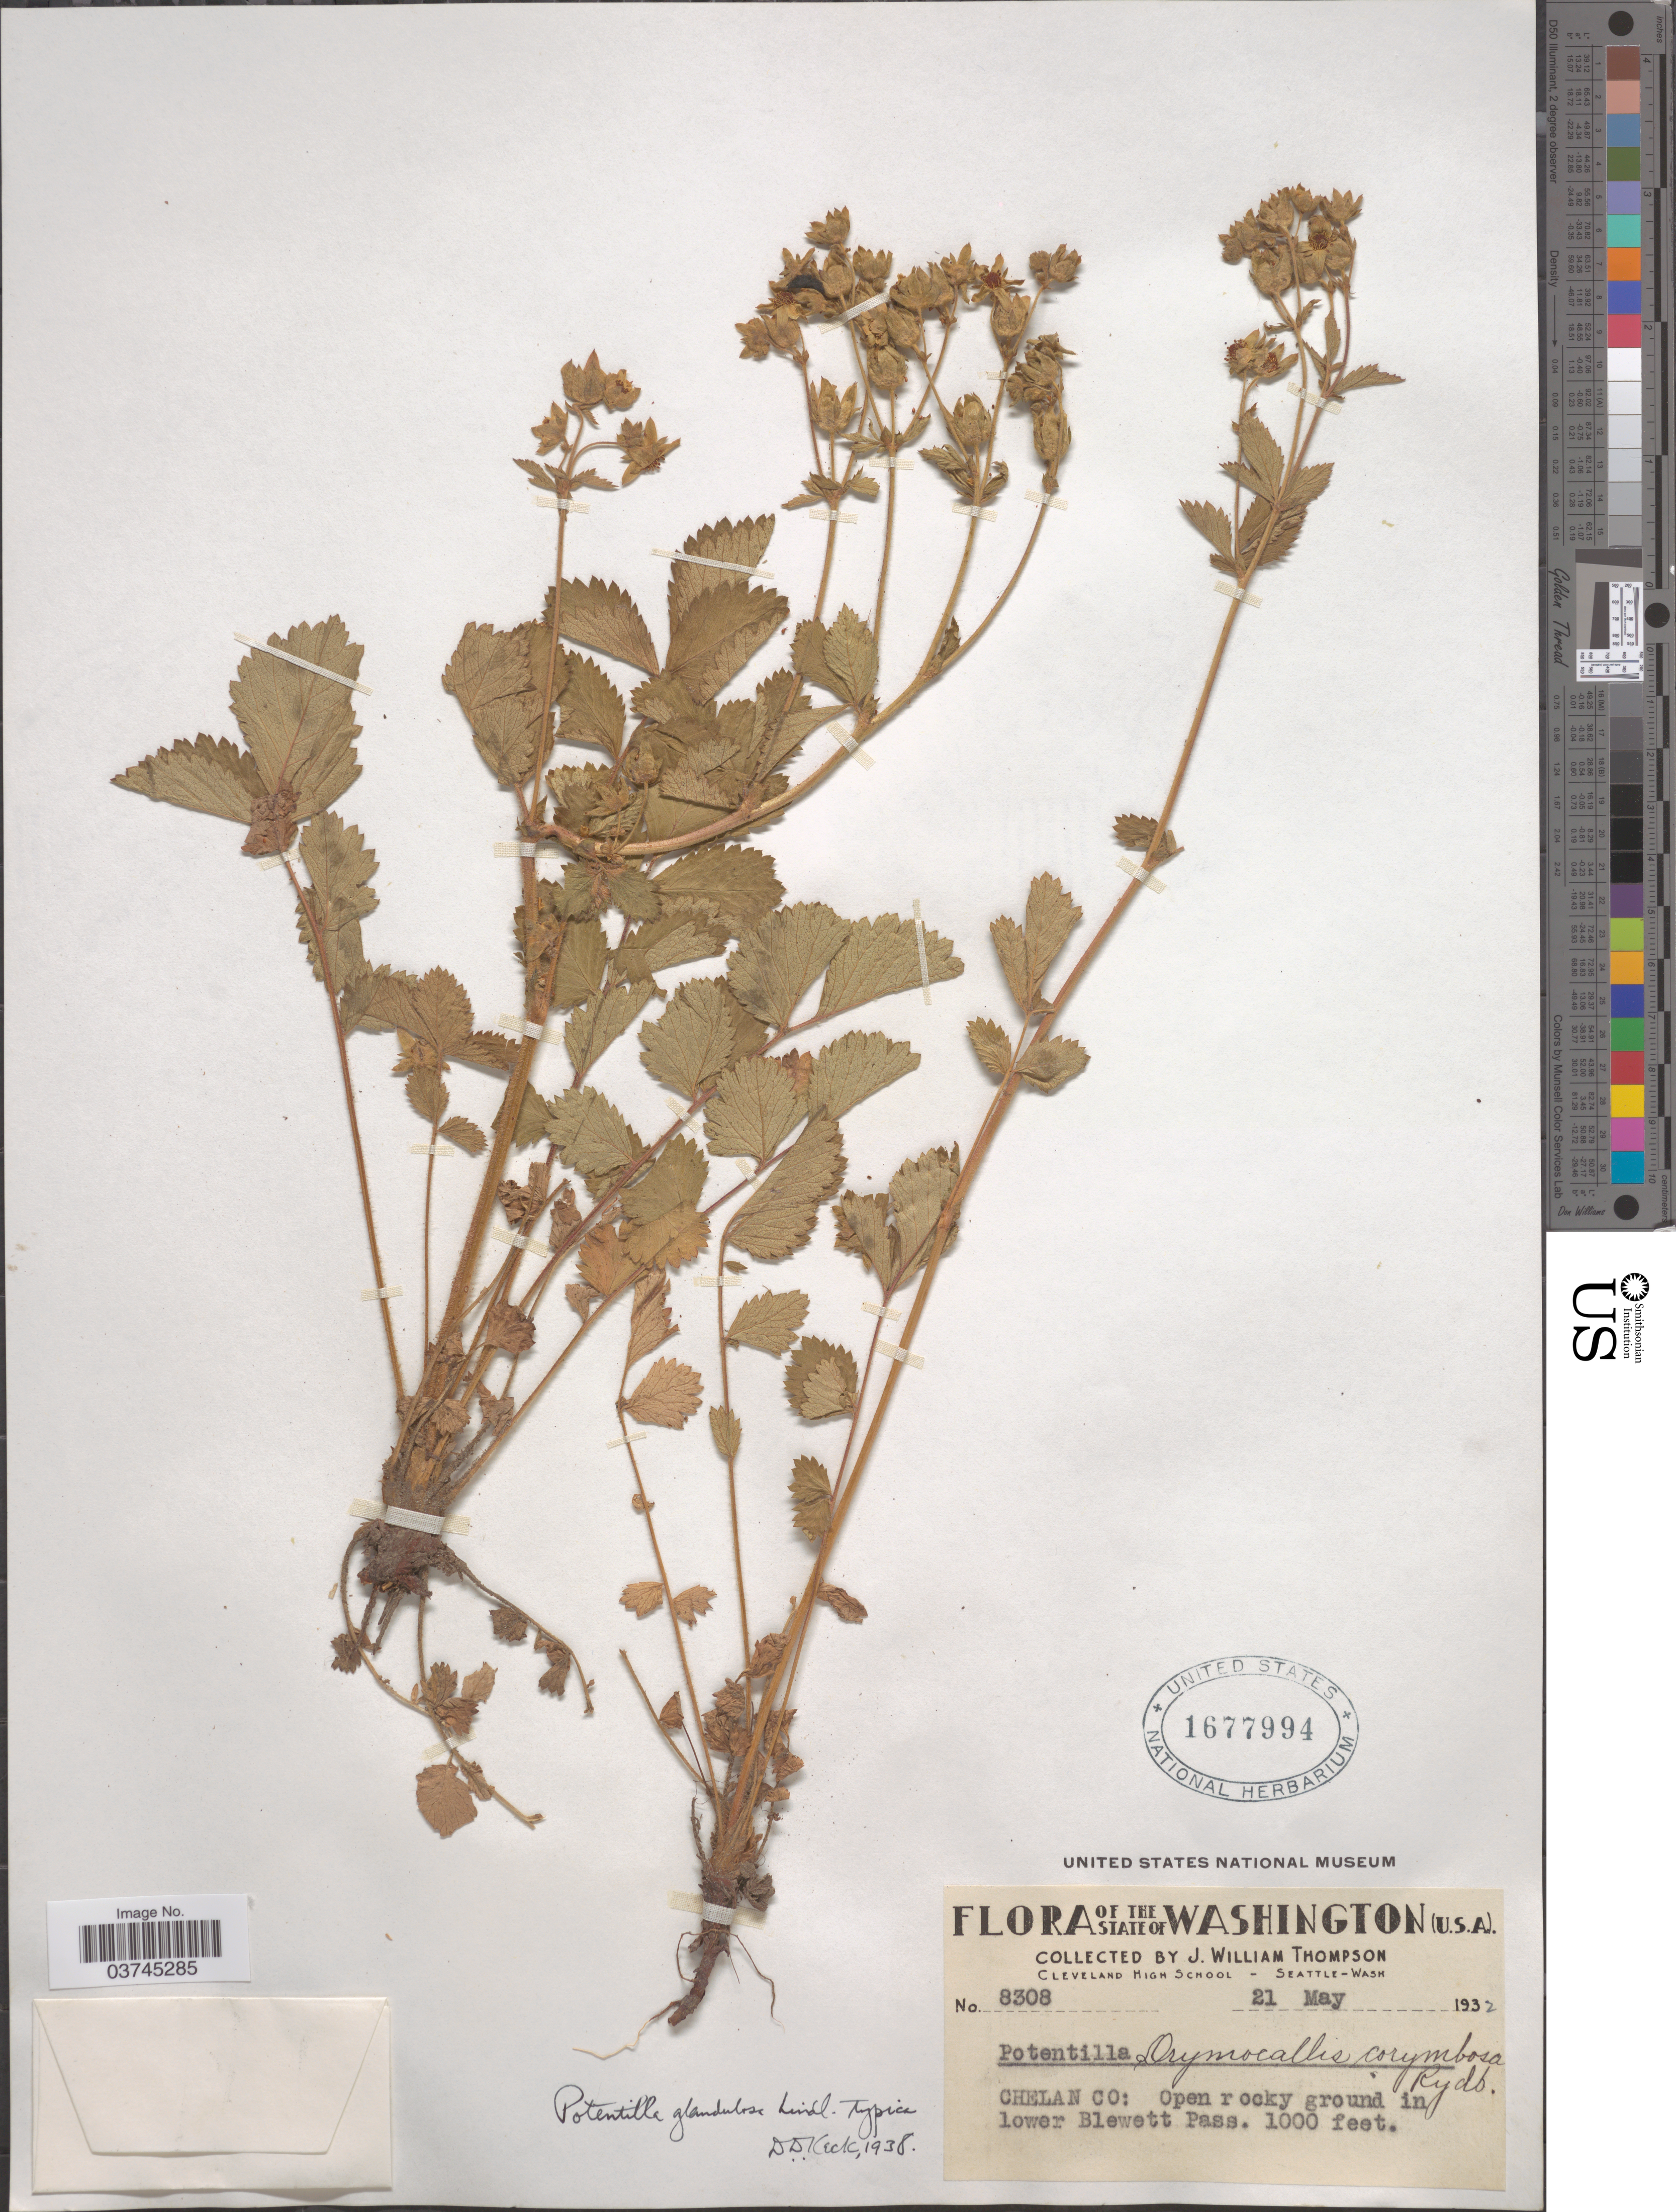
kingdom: Plantae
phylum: Tracheophyta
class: Magnoliopsida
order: Rosales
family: Rosaceae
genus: Drymocallis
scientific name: Drymocallis glandulosa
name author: (Lindl.) Rydb.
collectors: J. W. Thompson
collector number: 8308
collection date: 1932-05-21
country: United States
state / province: Washington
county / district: Chelan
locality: Chelan Co: Open rocky ground in lower Blewett Pass.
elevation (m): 305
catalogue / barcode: US 1677994